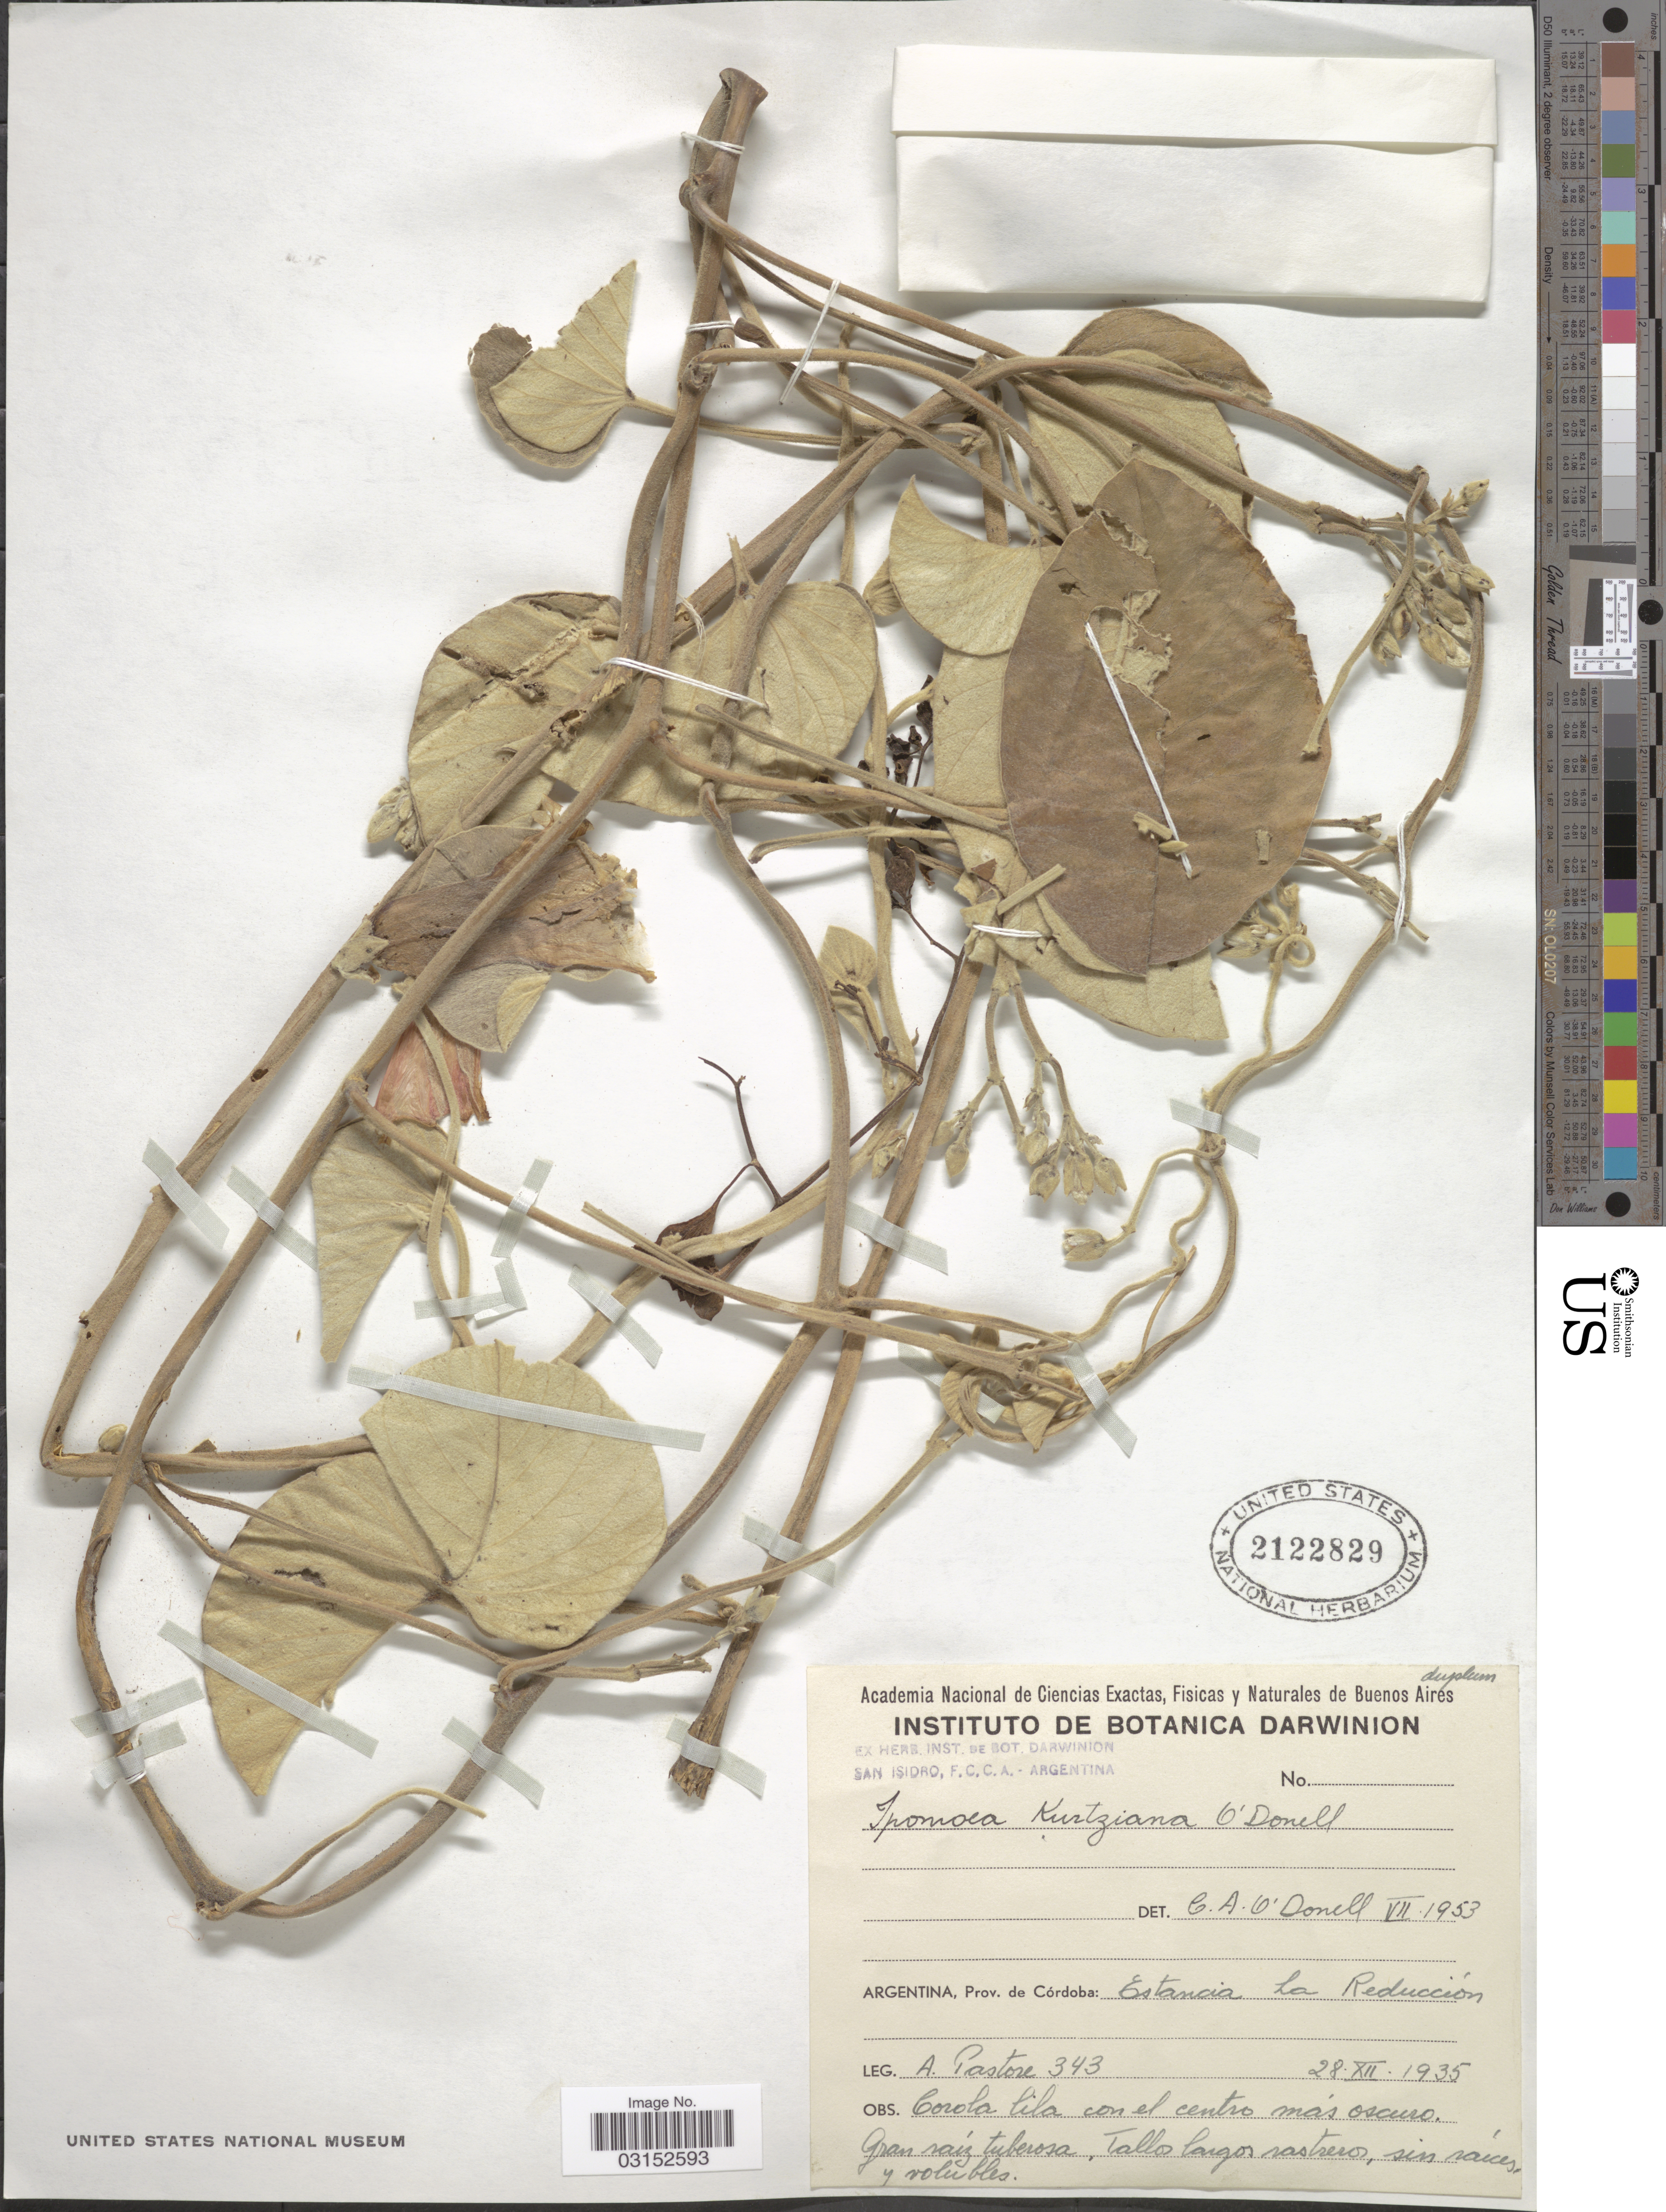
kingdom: Plantae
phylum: Tracheophyta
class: Magnoliopsida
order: Solanales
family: Convolvulaceae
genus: Ipomoea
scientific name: Ipomoea hieronymi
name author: (Kuntze) O'Donell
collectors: A. Pastore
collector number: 343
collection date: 1935-12-28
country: Colombia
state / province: Córdoba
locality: Estancia La Reducción.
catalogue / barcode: US 2122829